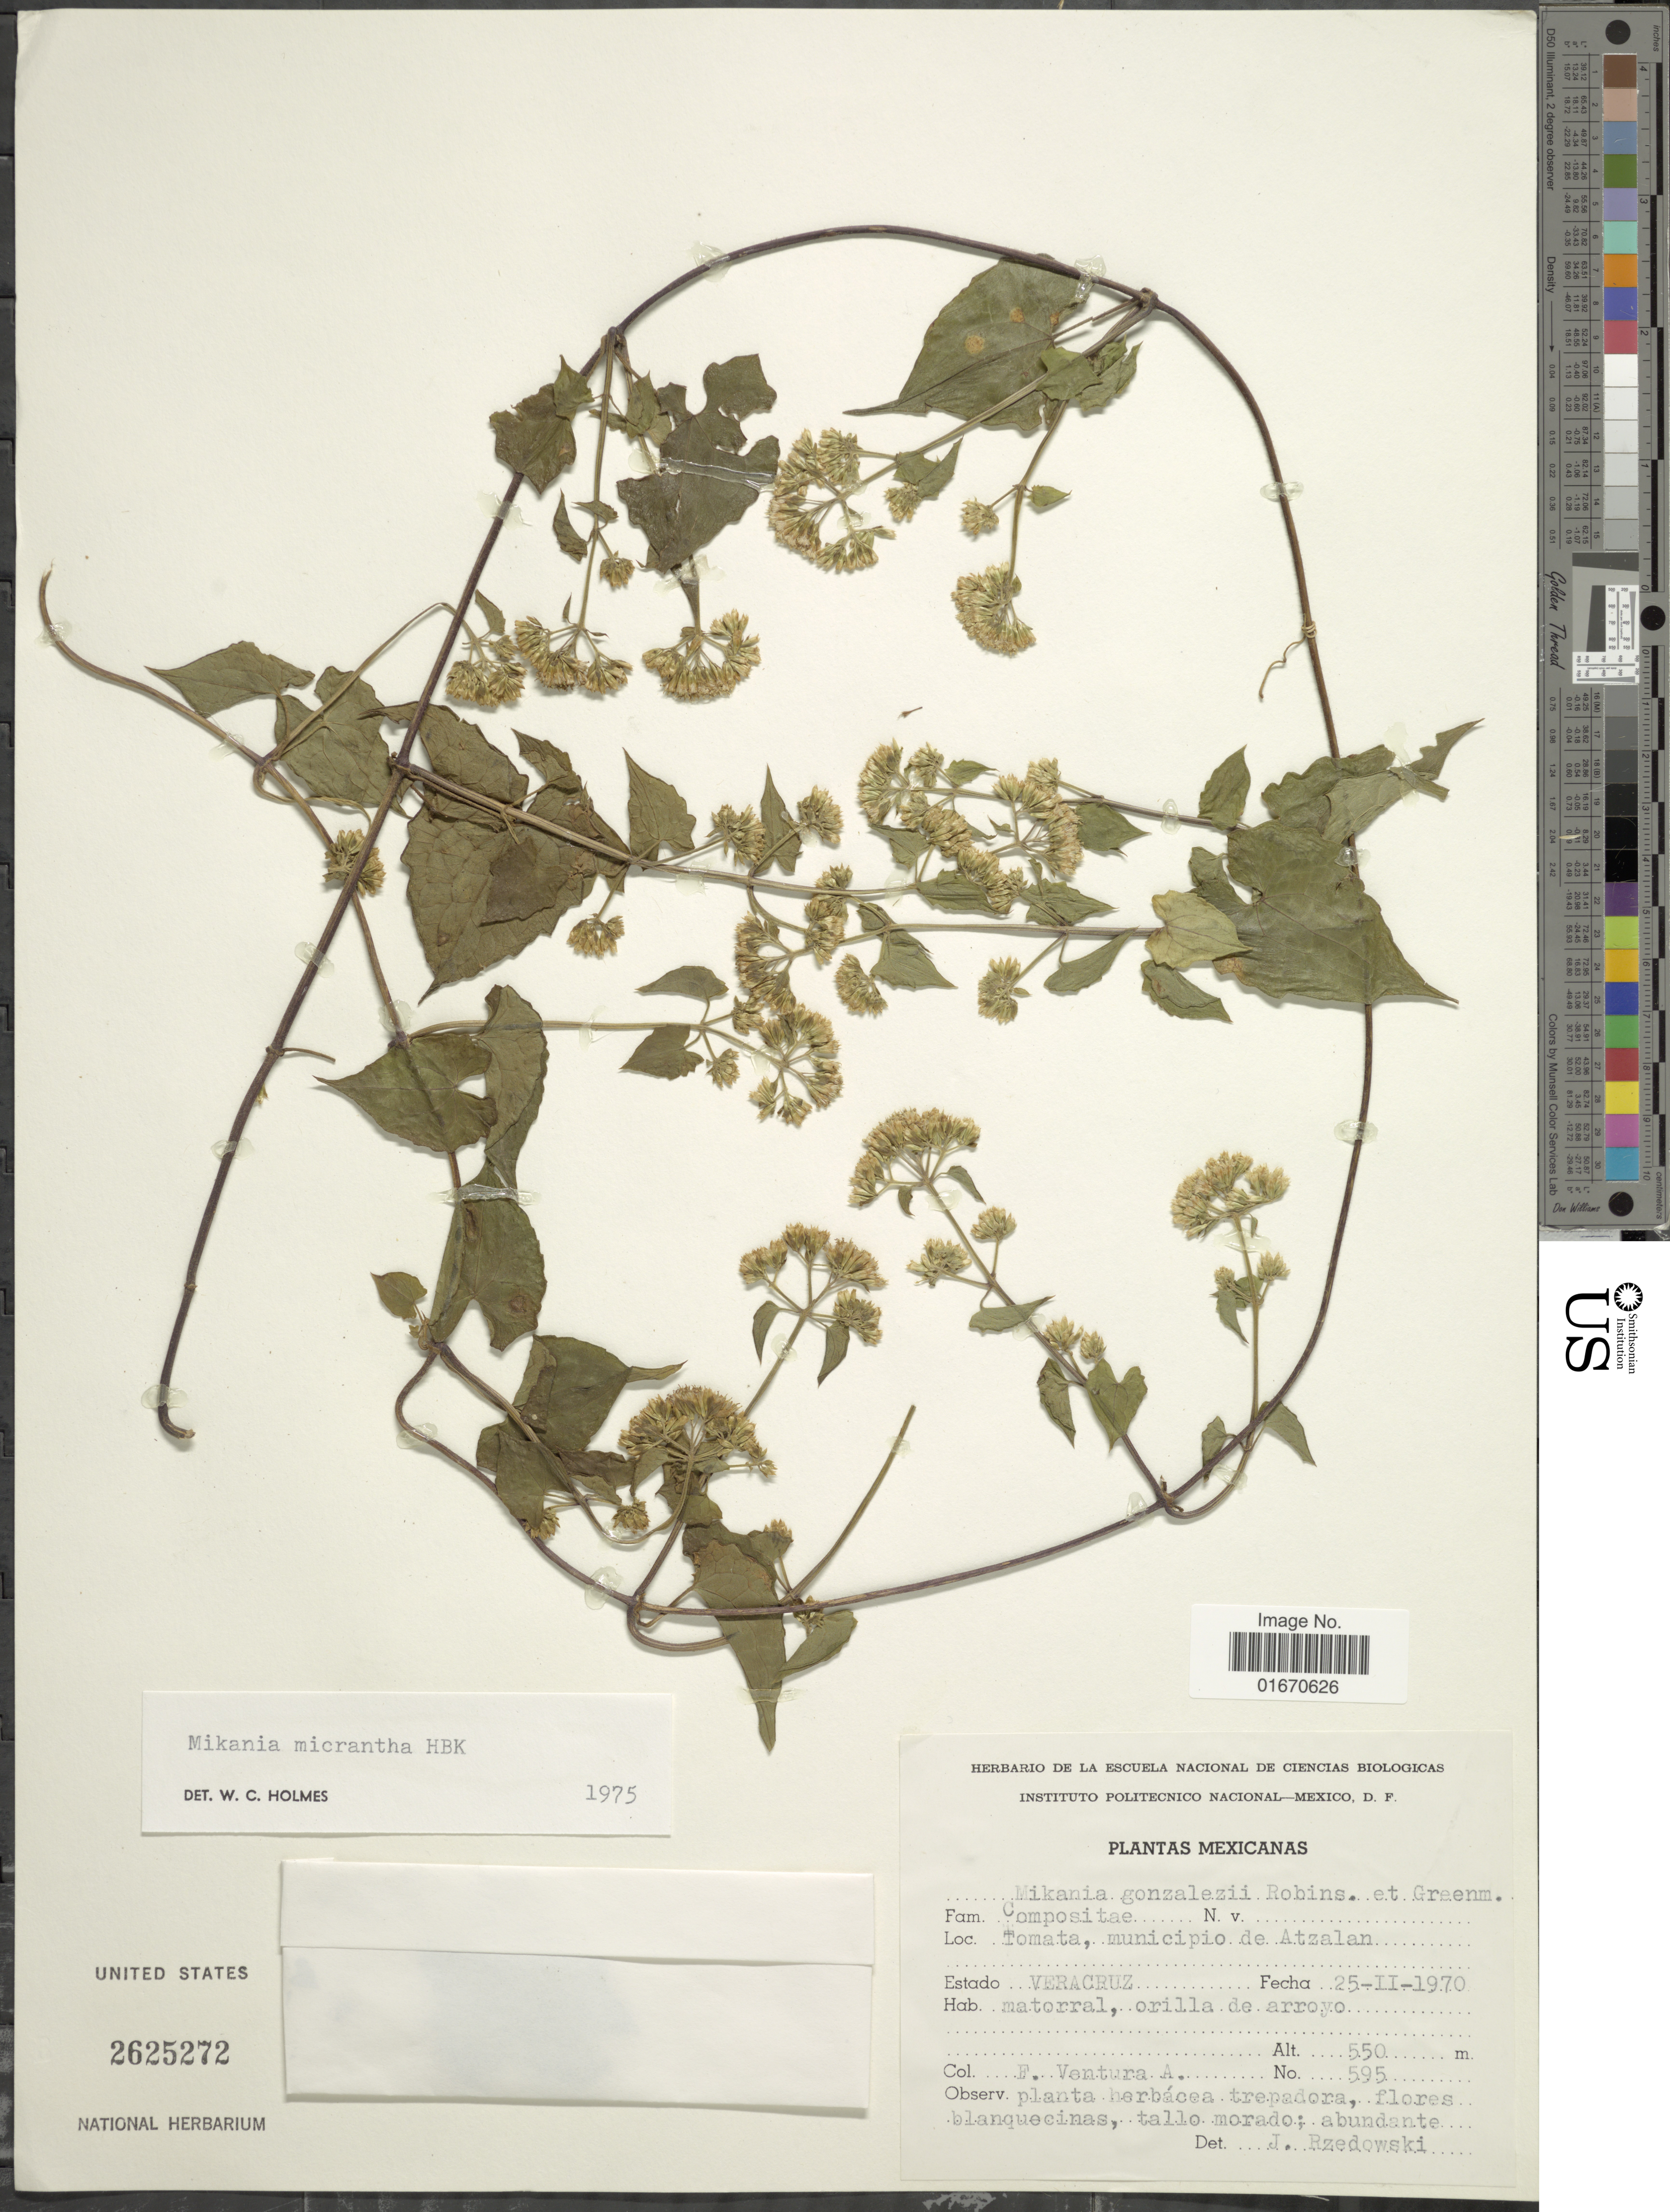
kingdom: Plantae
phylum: Tracheophyta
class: Magnoliopsida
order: Asterales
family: Asteraceae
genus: Mikania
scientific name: Mikania micrantha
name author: Kunth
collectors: F. Ventura A.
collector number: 595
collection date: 1970-02-25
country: Mexico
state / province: Veracruz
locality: Tomata, municipio de Atzalan, Estado Veracruz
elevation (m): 550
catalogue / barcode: US 2625272